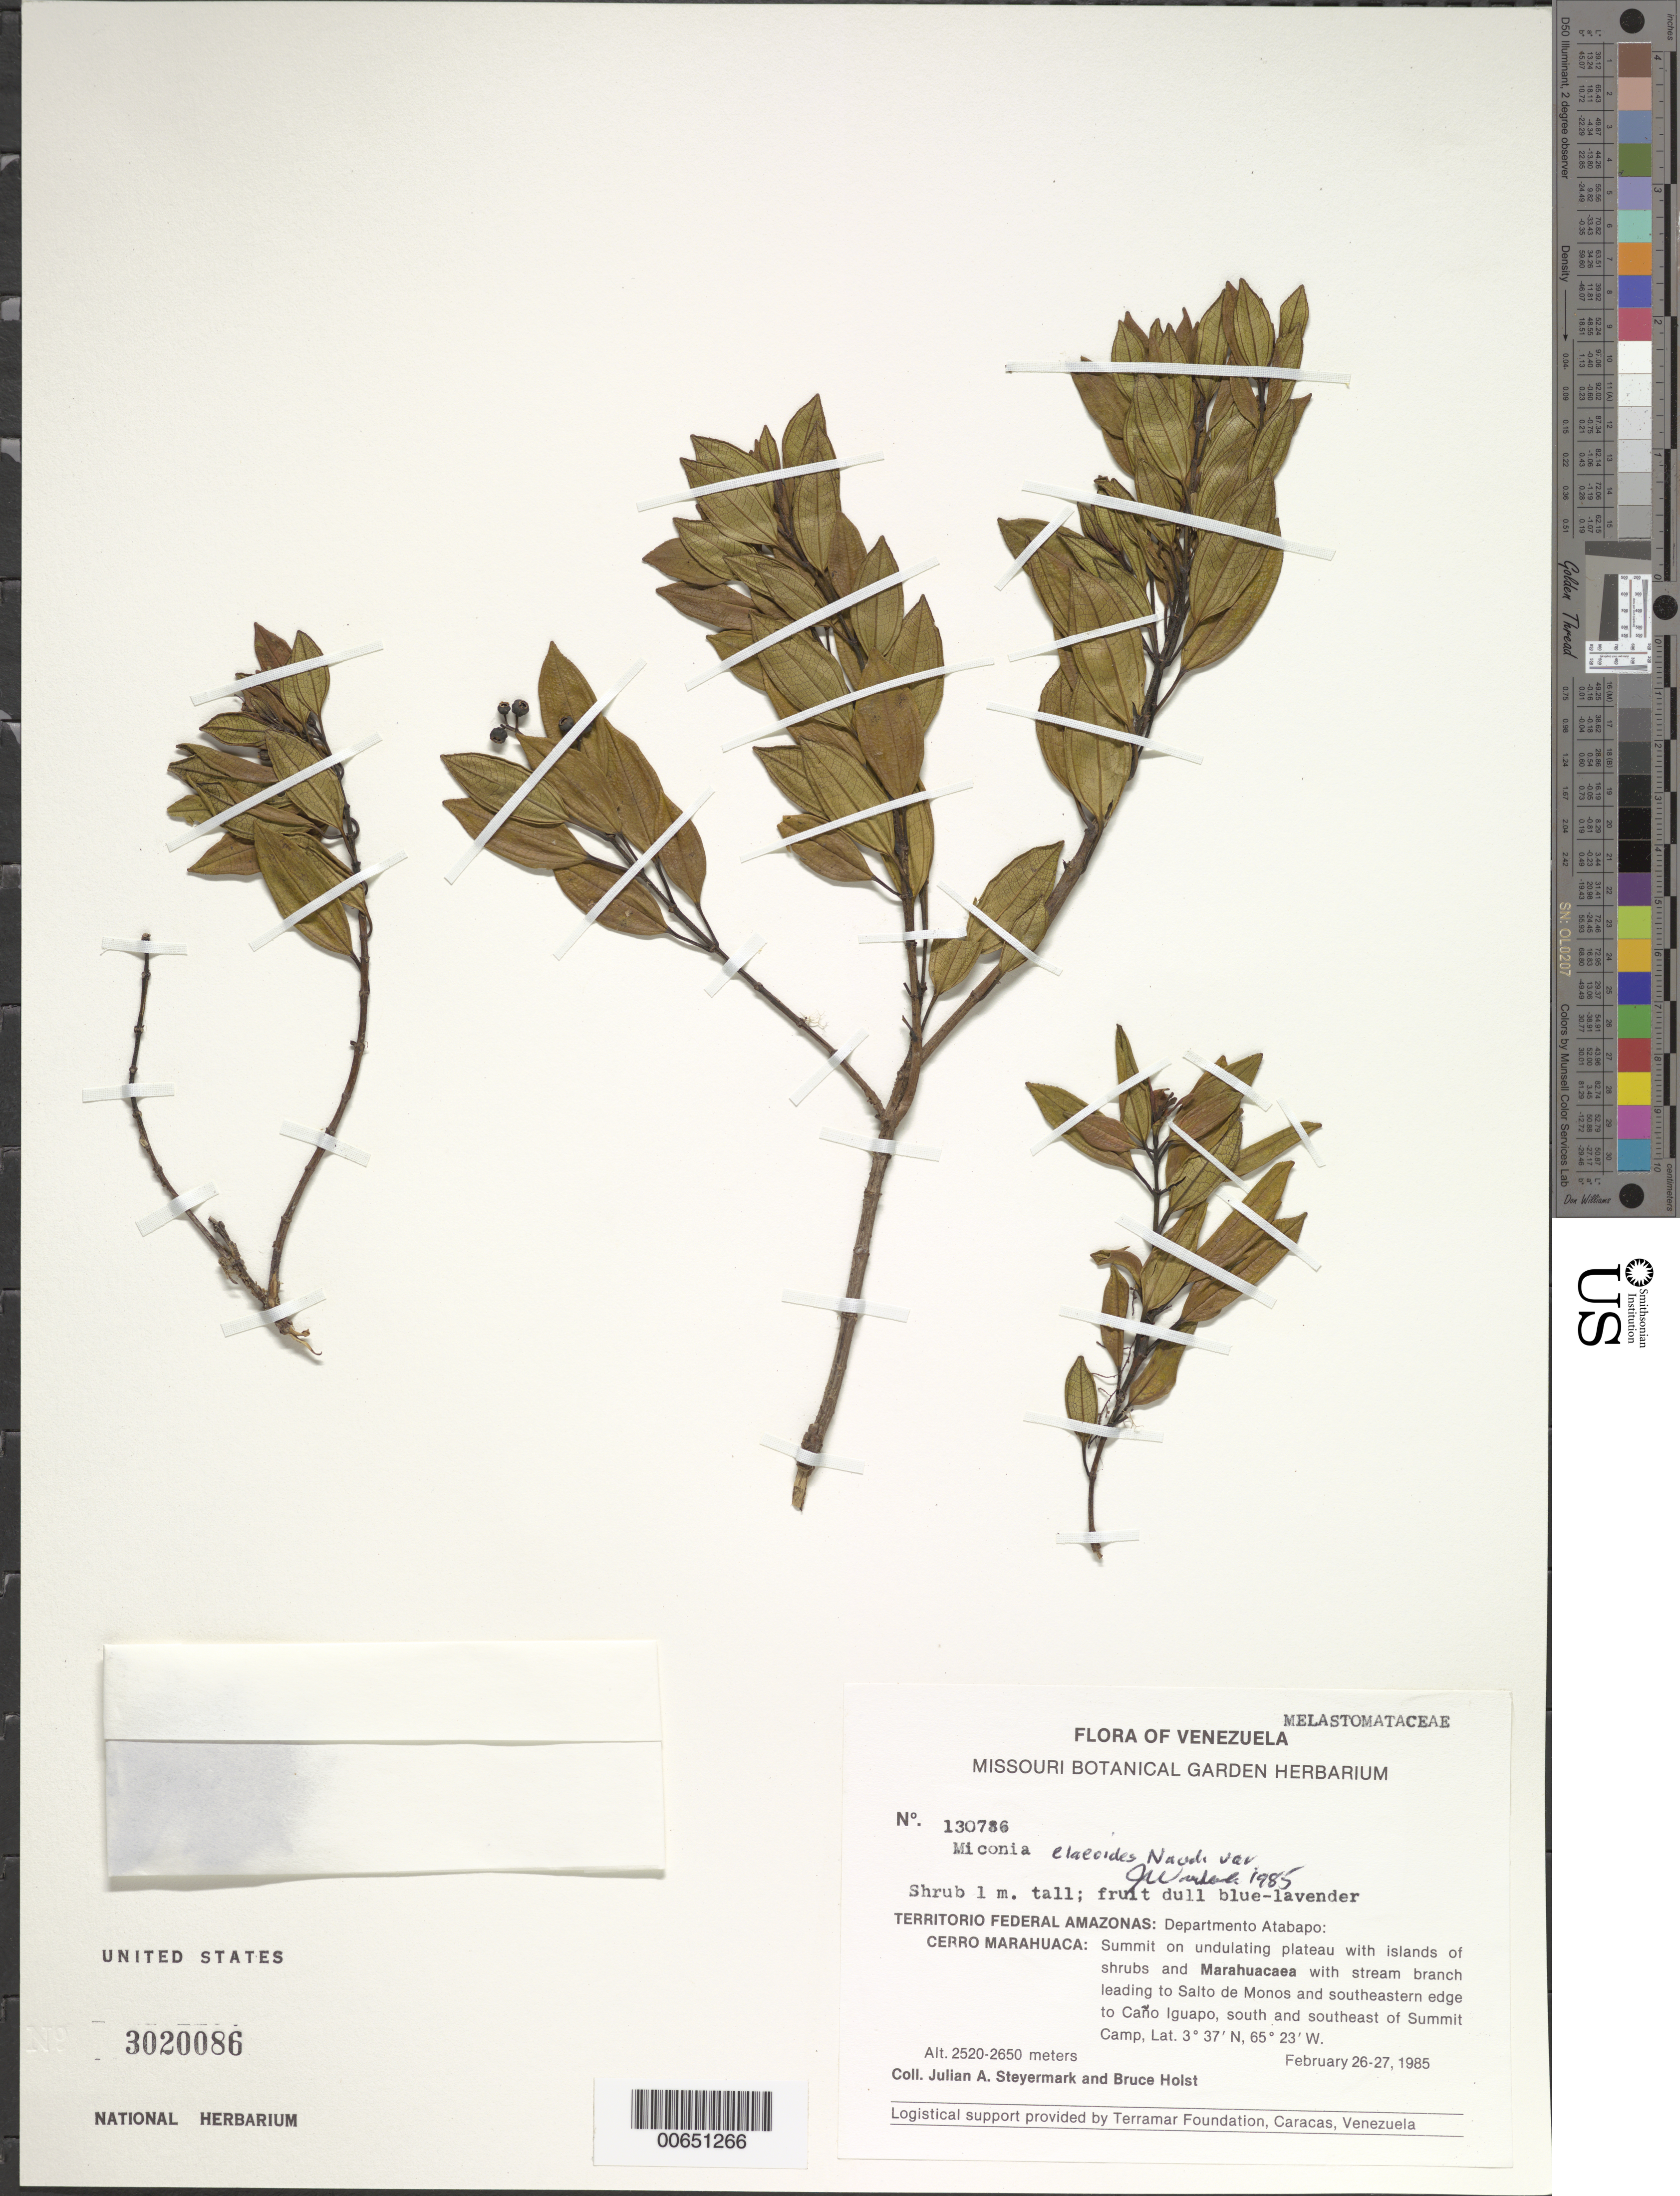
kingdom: Plantae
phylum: Tracheophyta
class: Magnoliopsida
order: Myrtales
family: Melastomataceae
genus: Miconia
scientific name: Miconia elaeoides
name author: Naudin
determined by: Wurdack, John J., (US), US (UNITED STATES)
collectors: J. Steyermark & B. Holst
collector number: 130786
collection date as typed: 26-Feb-85 to 27-Feb-85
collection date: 1985-02-26/1985-02-27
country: Venezuela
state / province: Amazonas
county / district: Atabapo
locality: Cerro Marahuaca: stream branch leading to Salto de Monos and SE edge to Caño Iguapo, S and SE of Summit Camp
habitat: Summit on undulating plateau with islands of shrubs and Marahuacaea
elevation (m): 2520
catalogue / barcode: US 3020086